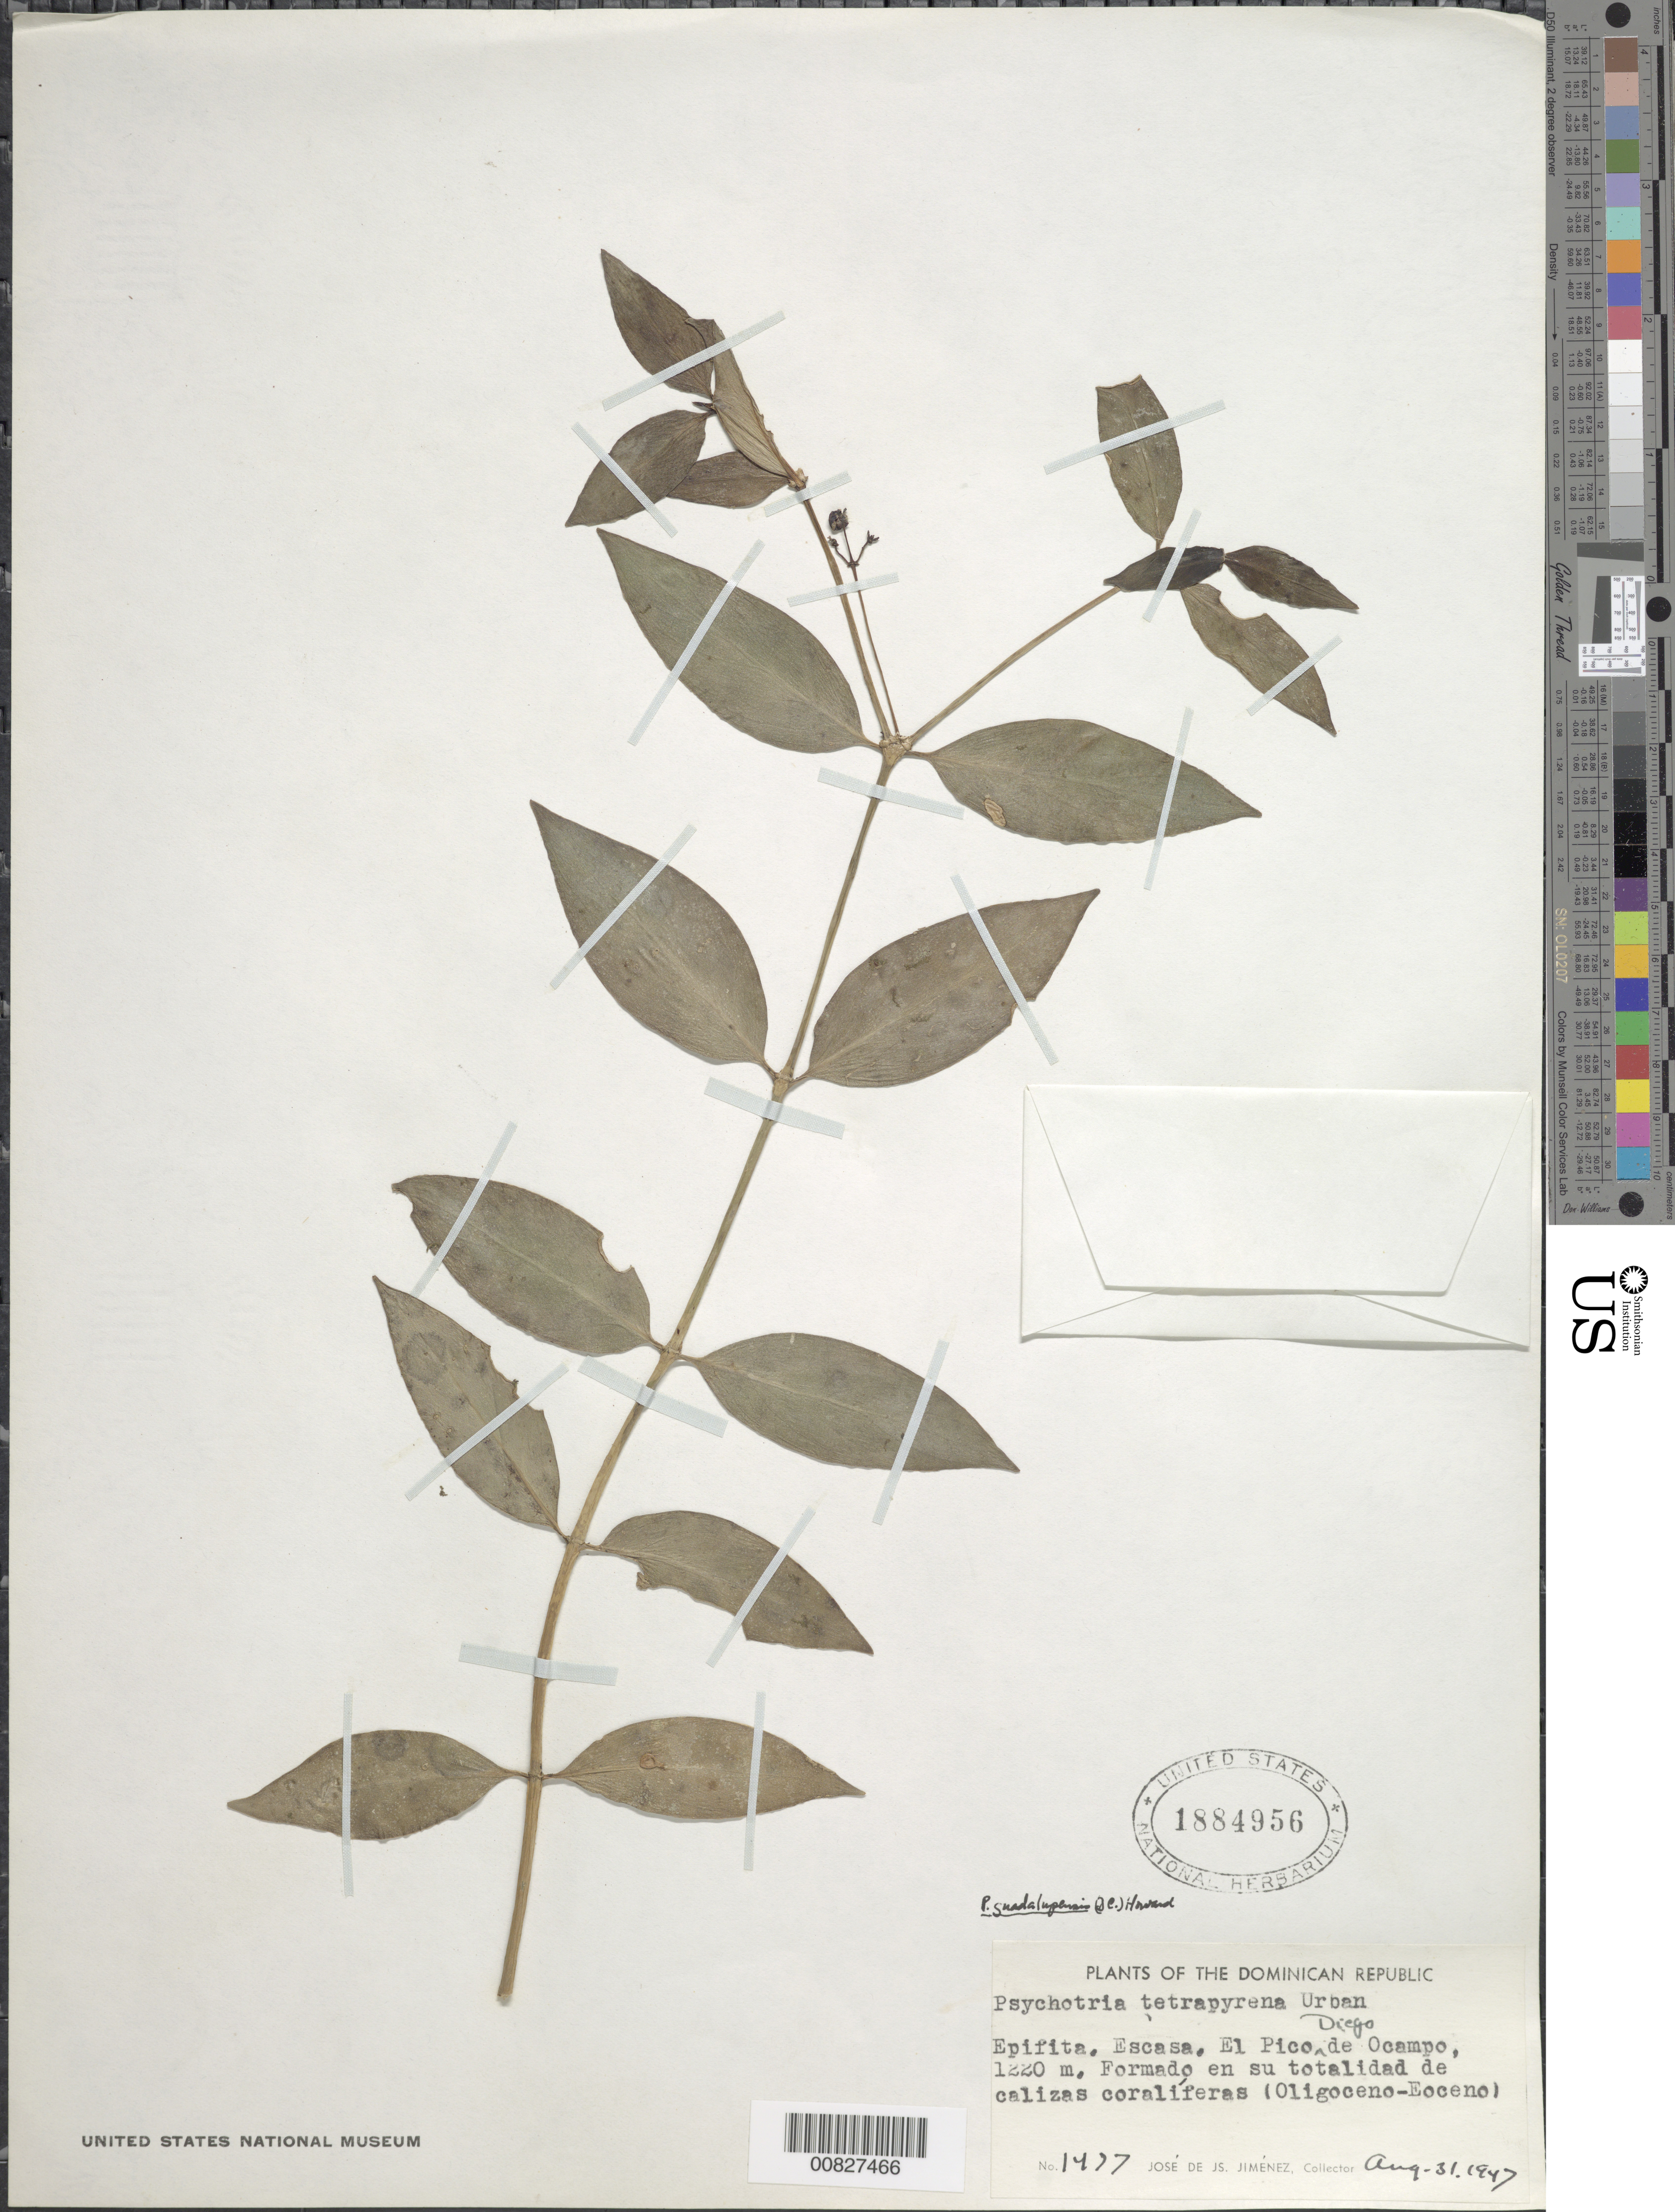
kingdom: Plantae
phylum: Tracheophyta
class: Magnoliopsida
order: Gentianales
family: Rubiaceae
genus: Notopleura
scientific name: Notopleura guadalupensis subsp. tetrapyrena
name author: (Urb.) C.M. Taylor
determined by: Nicolson, Dan H.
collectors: J. J. Jiménez Almonte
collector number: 1477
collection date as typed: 31 Aug 1947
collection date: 1947-08-31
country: Dominican Republic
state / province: Santiago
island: Hispaniola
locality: El Pico Diego de Ocampo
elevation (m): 1220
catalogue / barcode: US 1884956